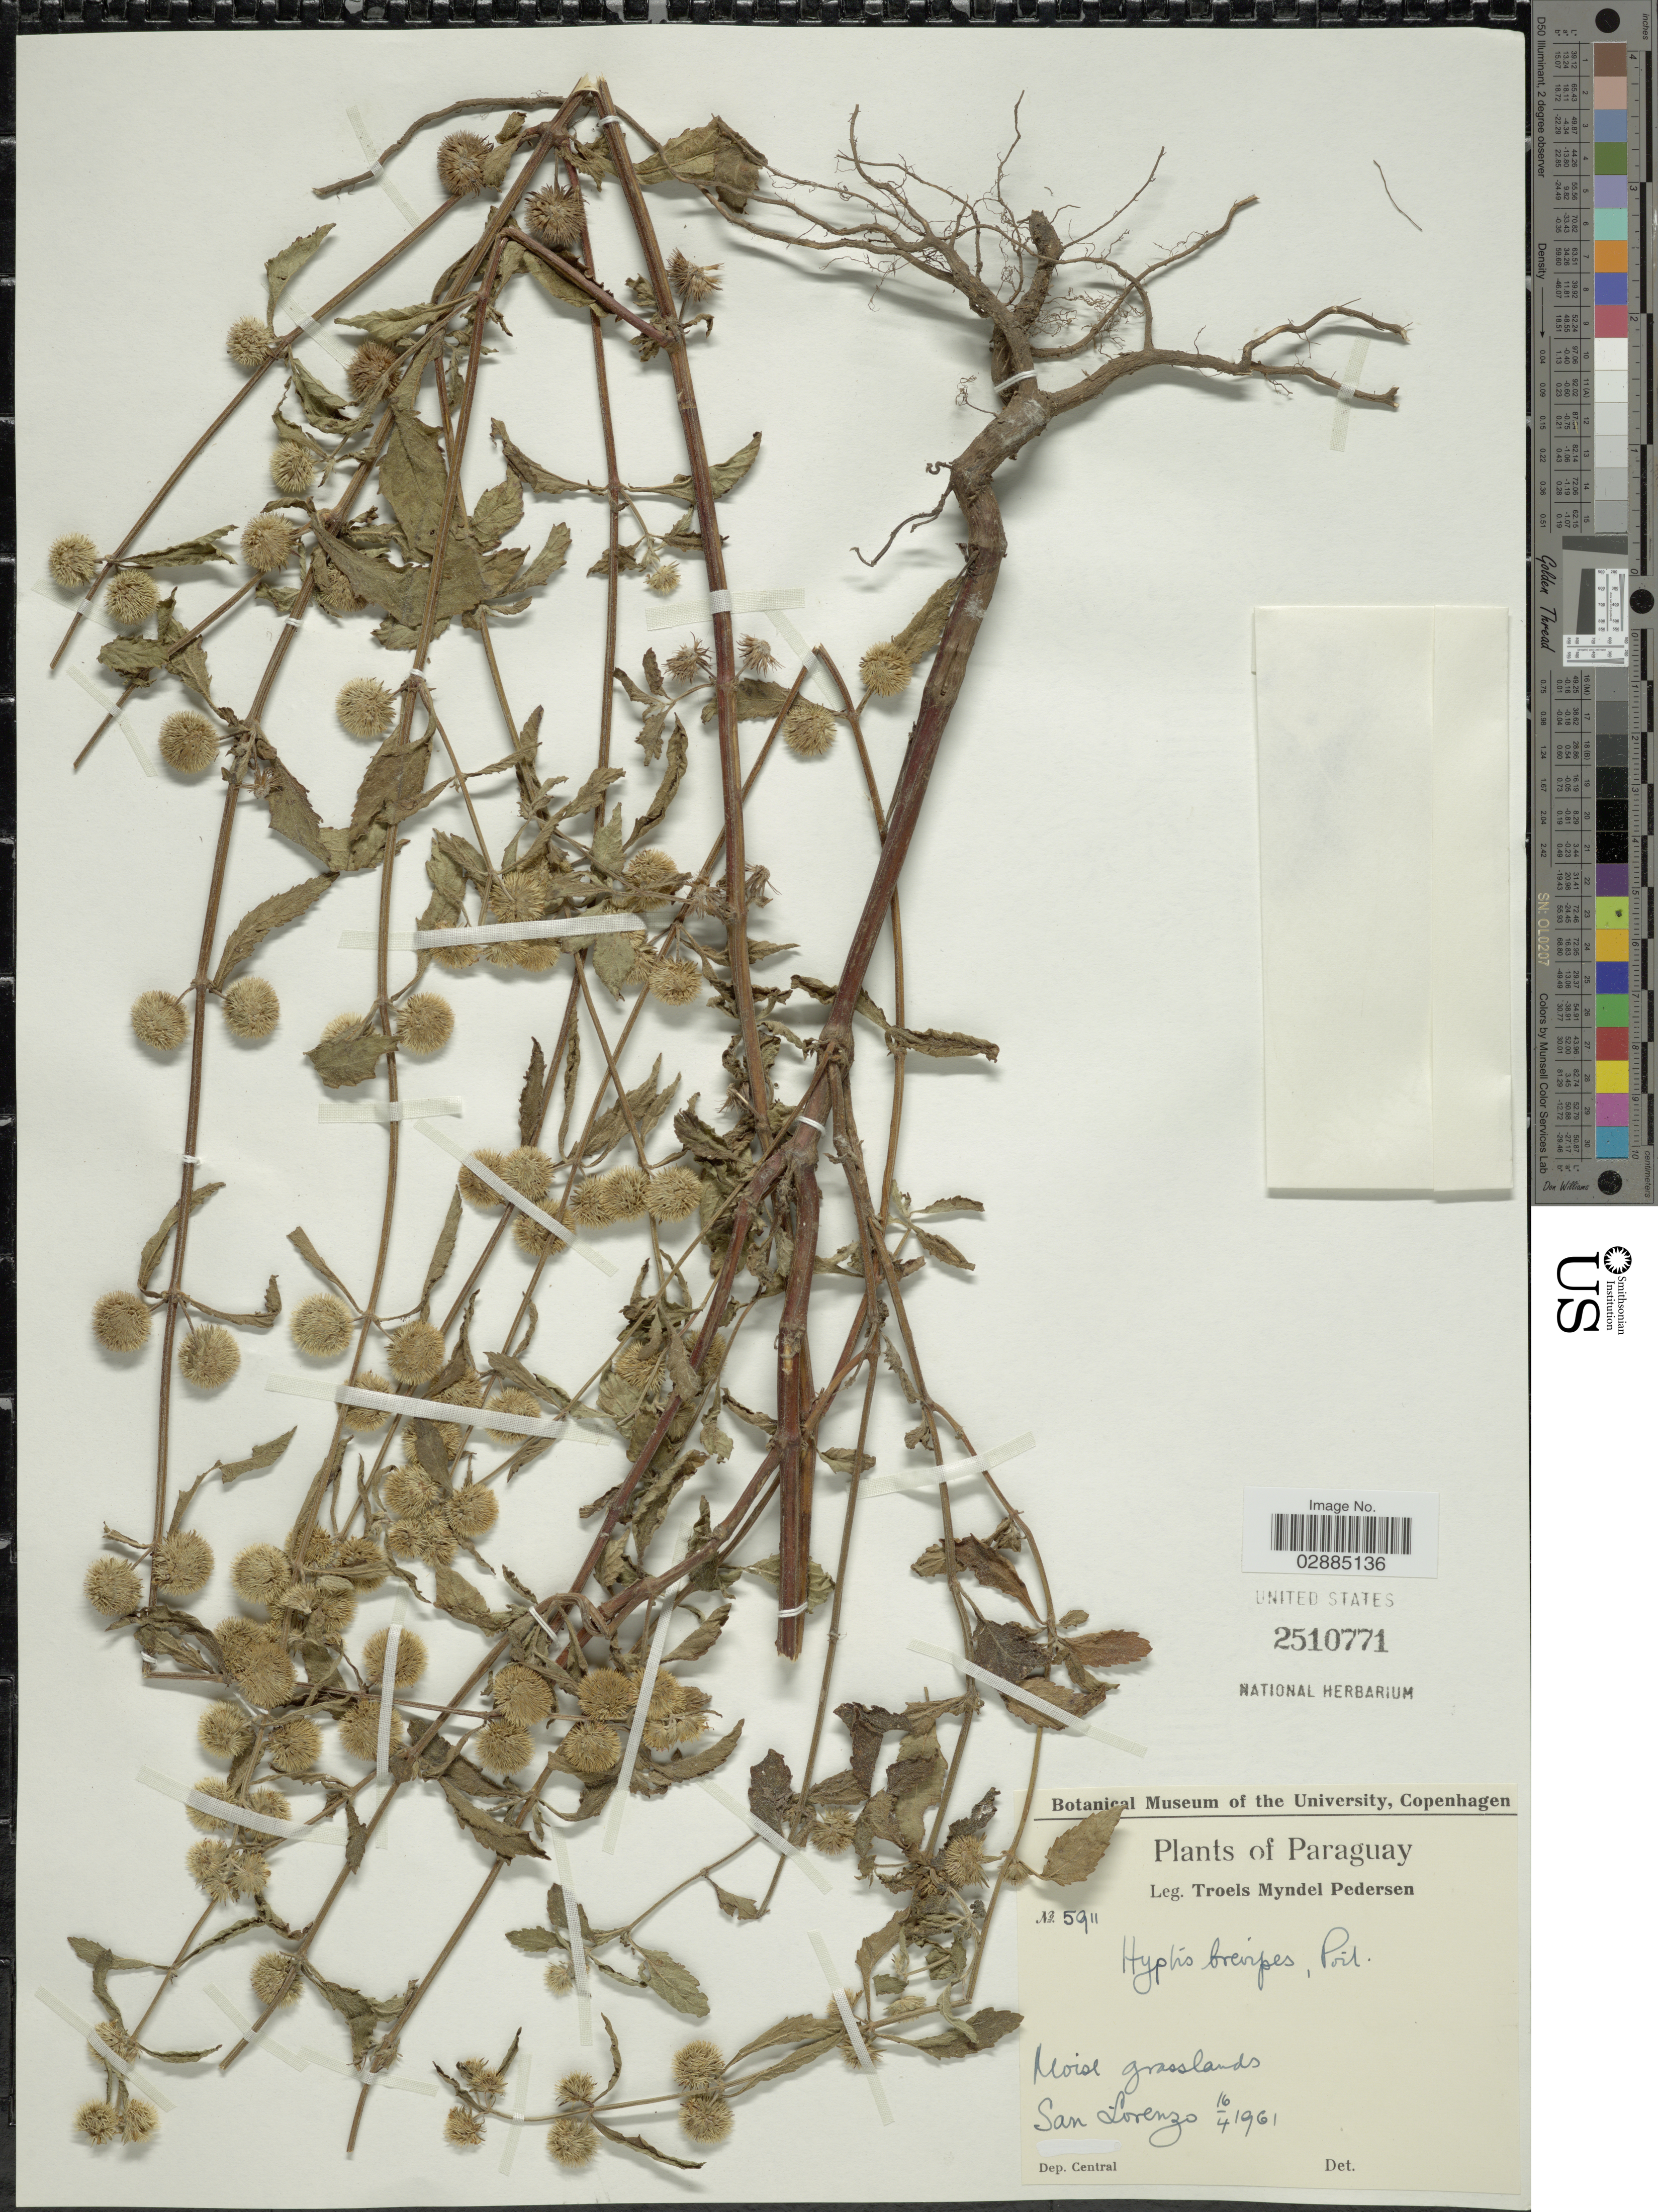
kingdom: Plantae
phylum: Tracheophyta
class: Magnoliopsida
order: Lamiales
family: Lamiaceae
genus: Hyptis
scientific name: Hyptis brevipes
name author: Poit.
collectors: T. Pederson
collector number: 5911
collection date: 1961-04-16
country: Paraguay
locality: San Lorenzo.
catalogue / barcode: US 2510771